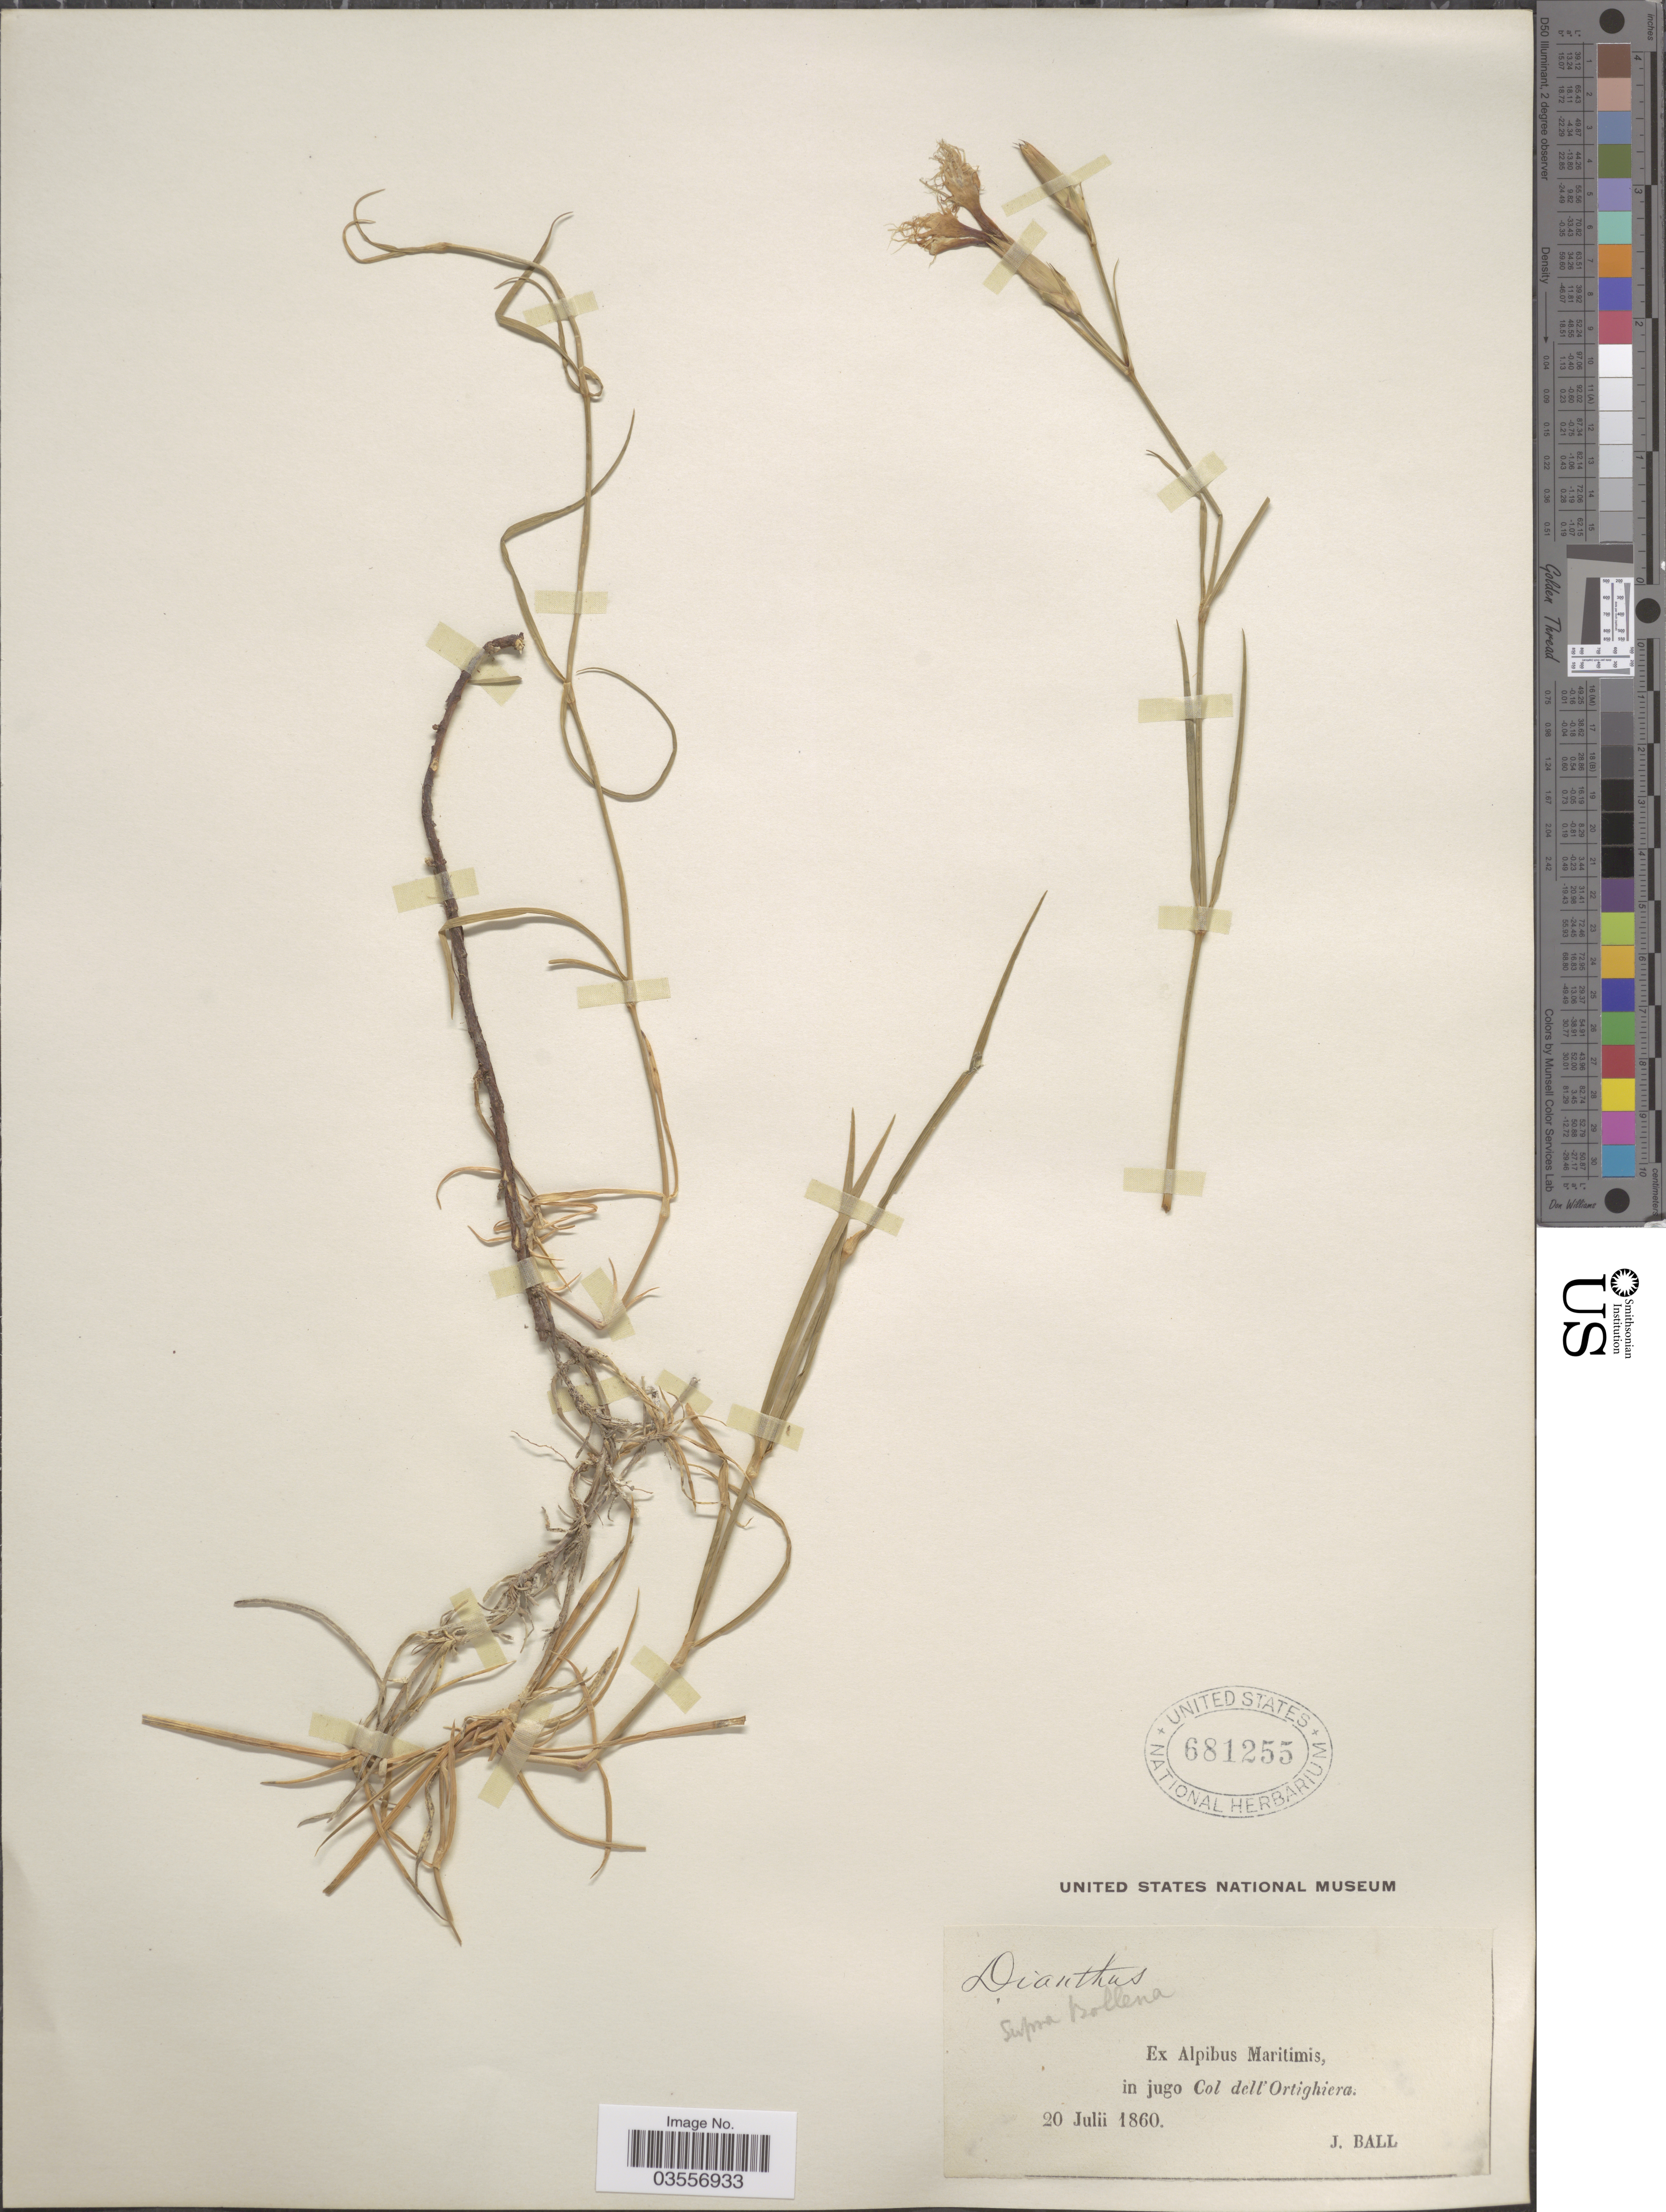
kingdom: Plantae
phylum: Tracheophyta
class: Magnoliopsida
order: Caryophyllales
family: Caryophyllaceae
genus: Dianthus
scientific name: Dianthus sp.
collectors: J. Ball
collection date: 1860-07-20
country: Italy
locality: Ex Alpibus Maritimis, in jugo Col dell' Ortighiera. Supra Bollena.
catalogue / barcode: US 681255